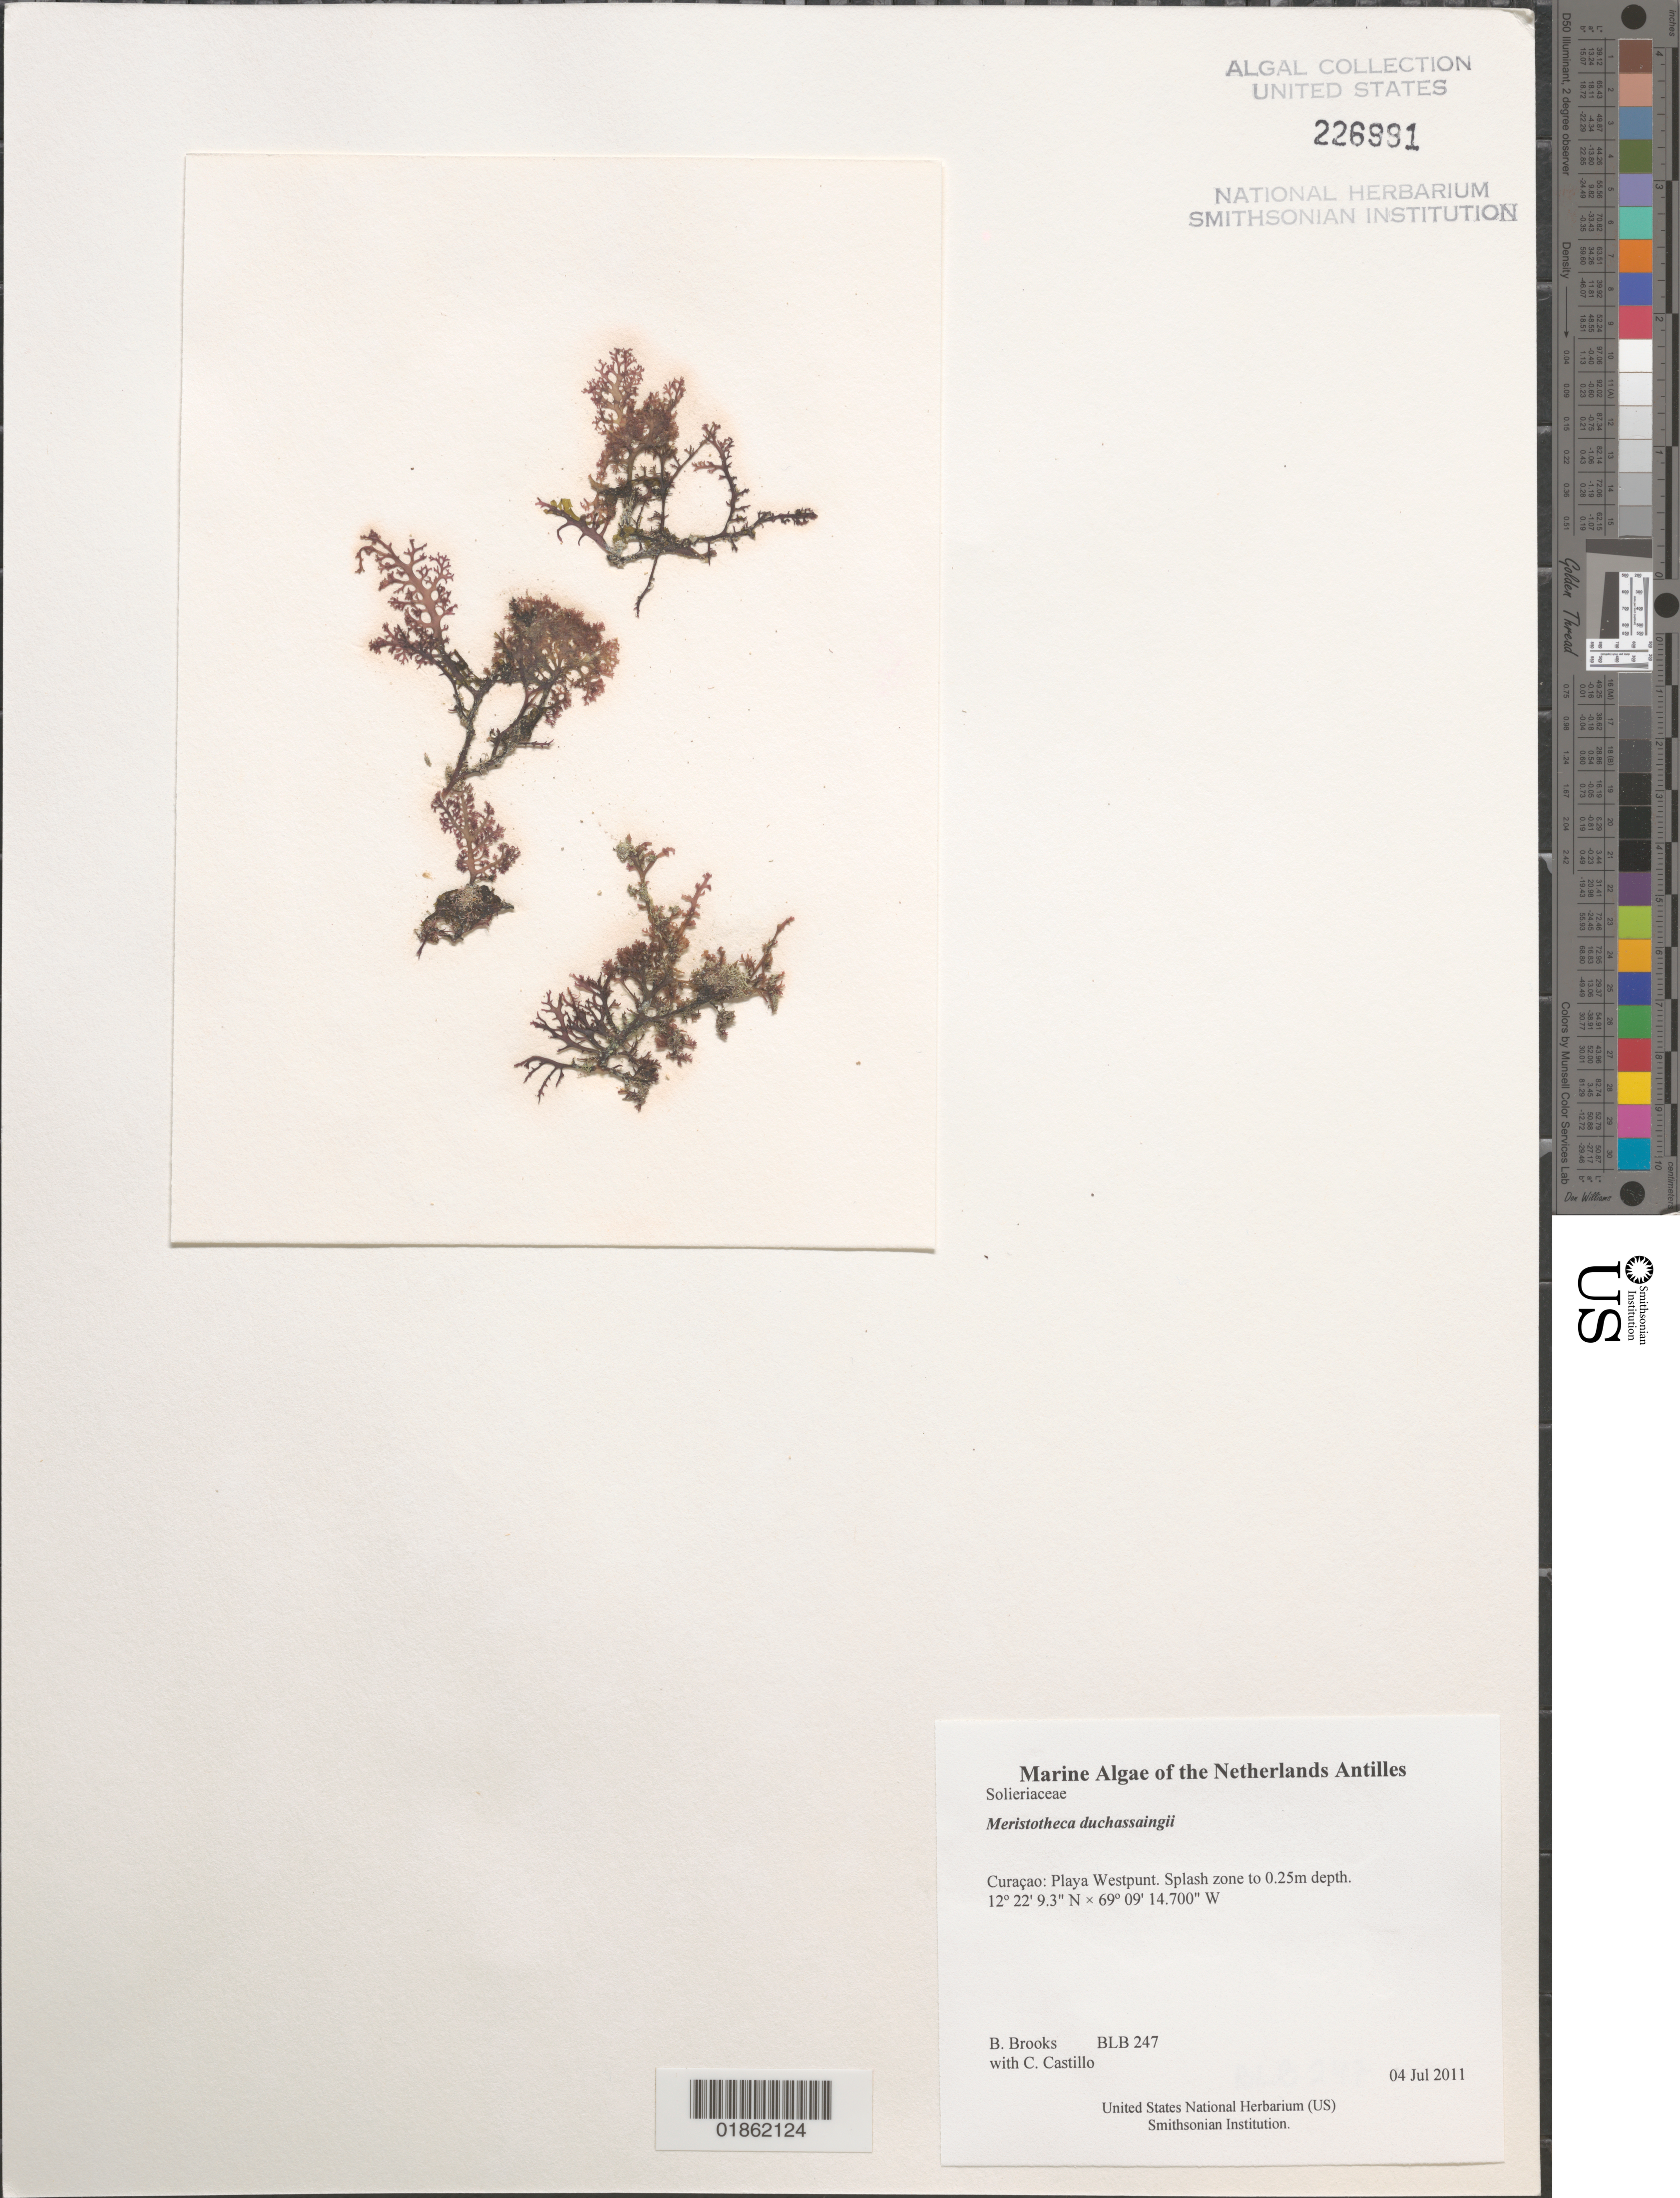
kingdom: Plantae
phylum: Rhodophyta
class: Florideophyceae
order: Halymeniales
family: Halymeniaceae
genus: Halymenia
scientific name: Halymenia duchassaignii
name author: (J. Agardh) Kylin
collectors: B. Brooks & C. Castillo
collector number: BLB 247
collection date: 2011-07-04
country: Curaçao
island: Curaçao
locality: Playa Westpunt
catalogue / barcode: US 226991